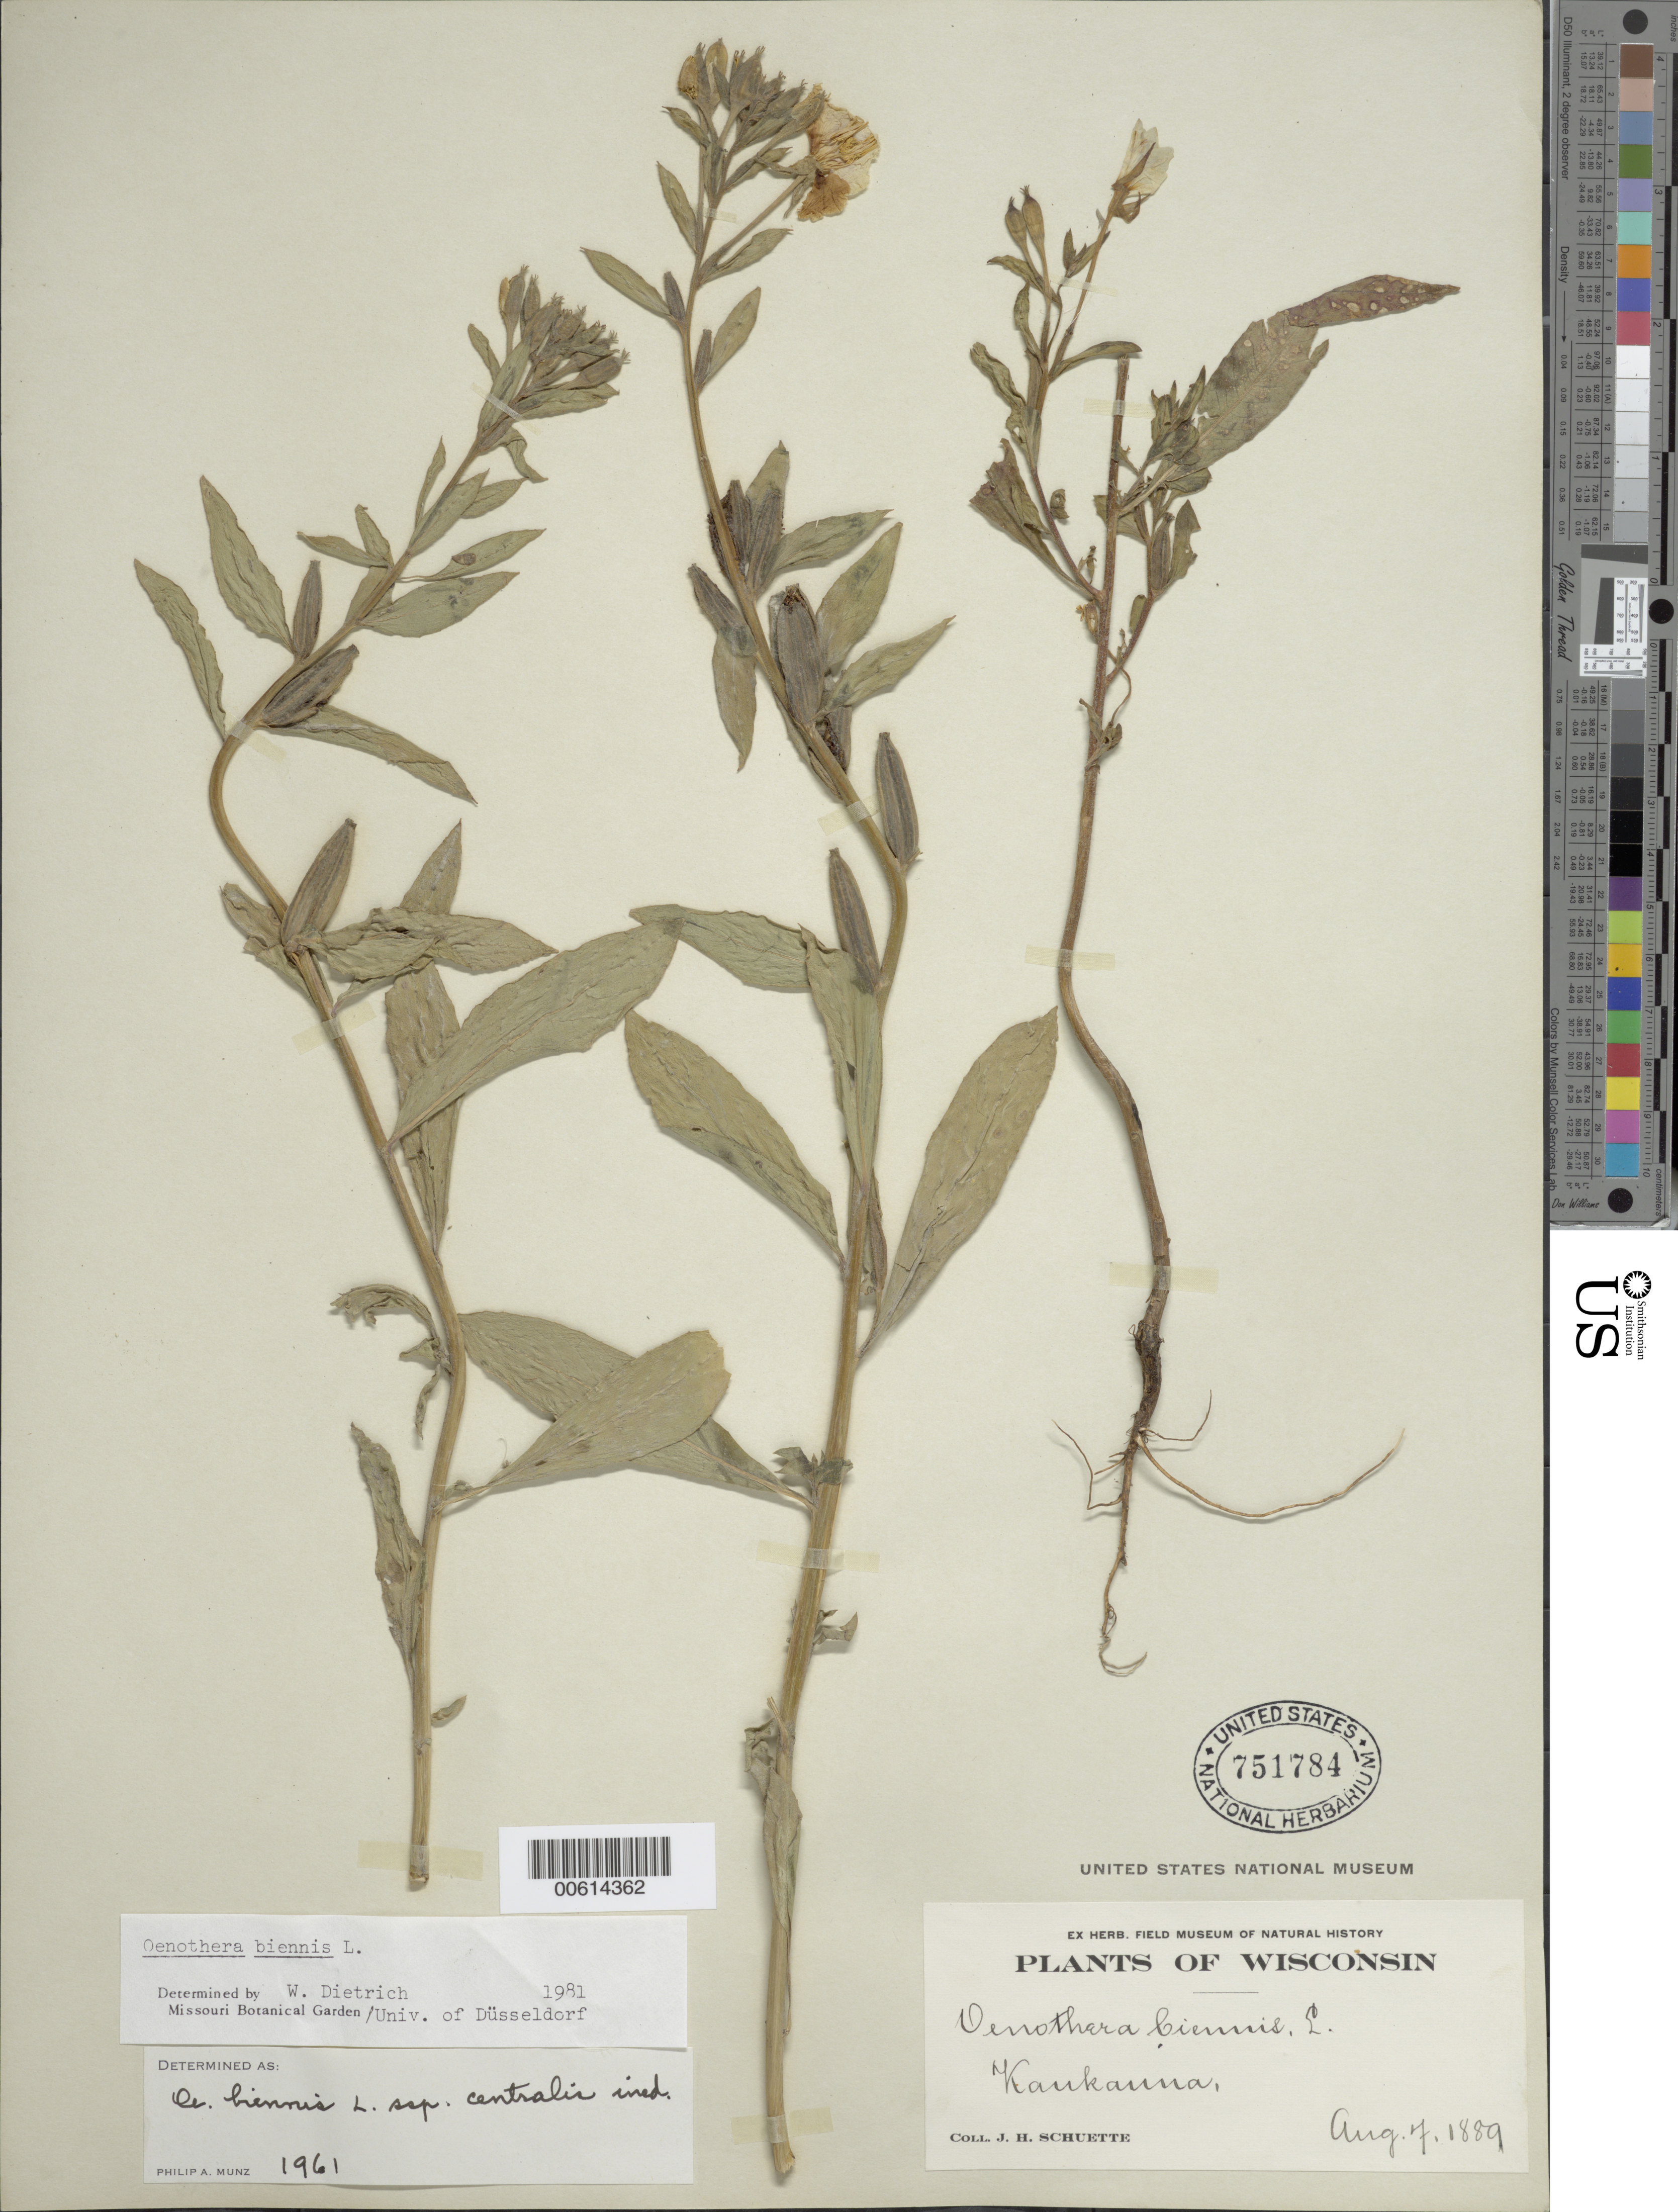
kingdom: Plantae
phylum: Tracheophyta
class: Magnoliopsida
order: Myrtales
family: Onagraceae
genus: Oenothera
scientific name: Oenothera biennis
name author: L.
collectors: J. H. Schuette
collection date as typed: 07 Aug 1889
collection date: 1889-08-07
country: United States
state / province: Wisconsin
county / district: Outagamie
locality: Kaukauna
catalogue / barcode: US 751784